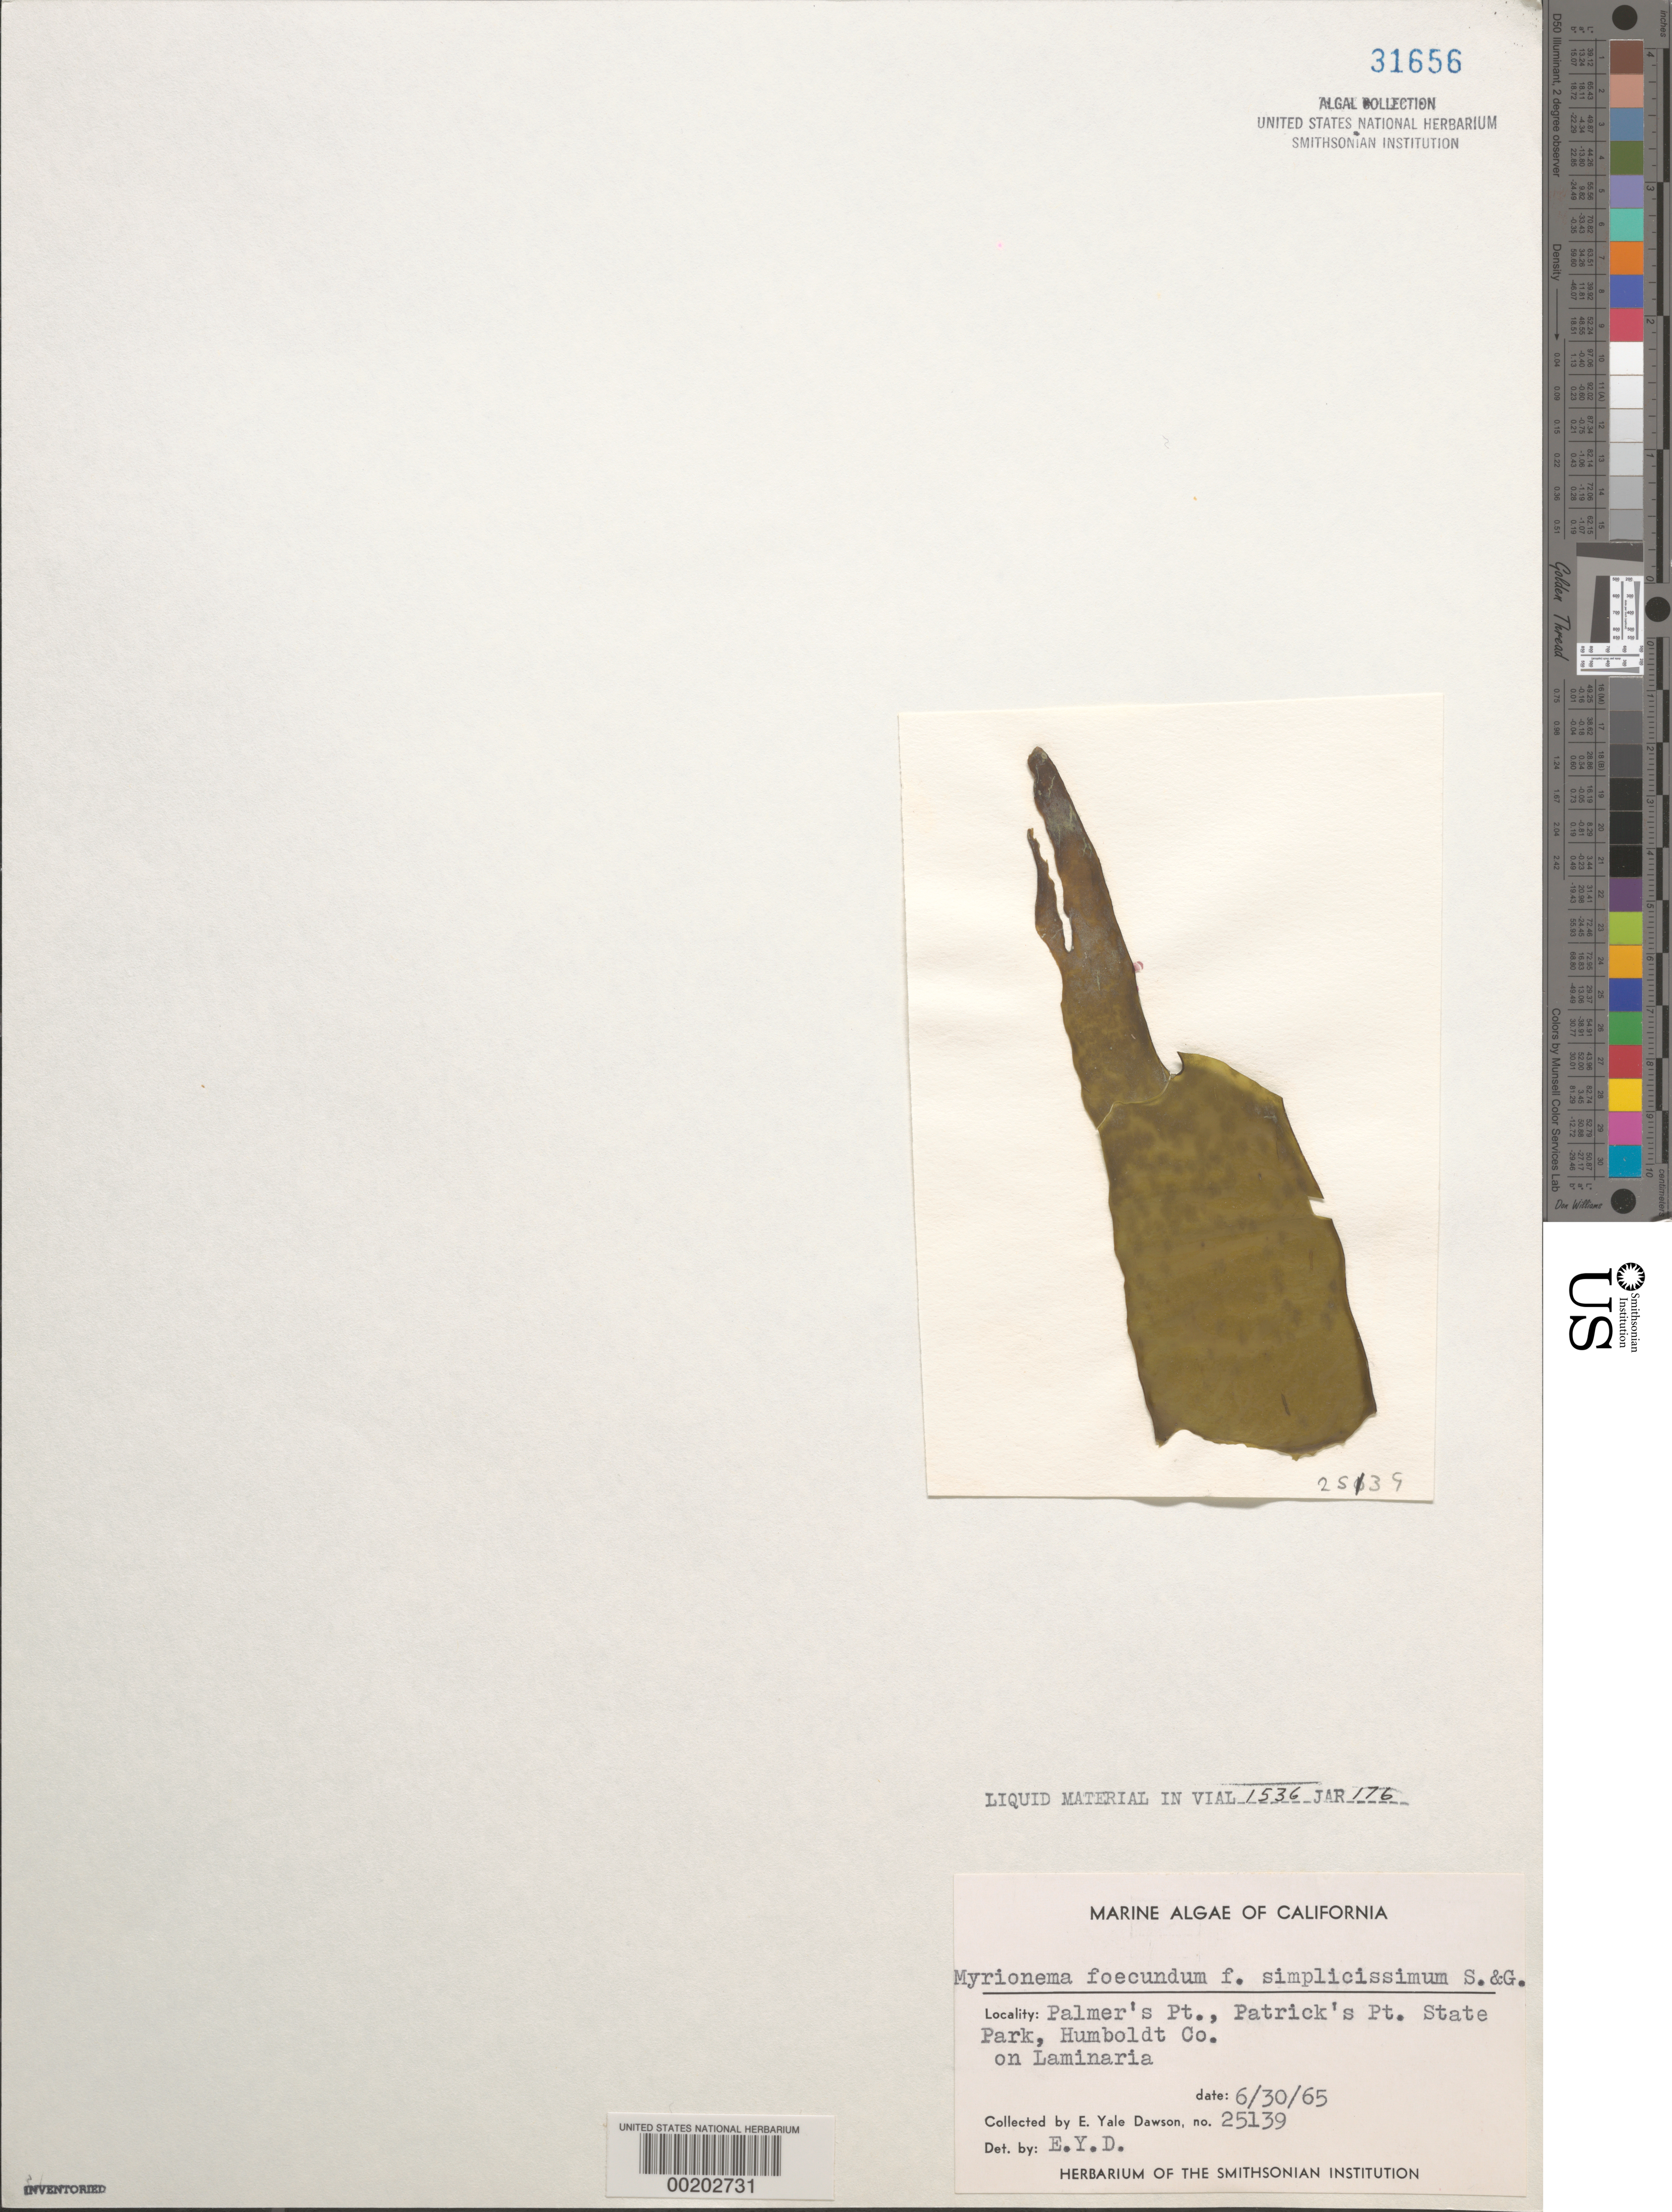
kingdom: Chromista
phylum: Ochrophyta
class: Phaeophyceae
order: Ectocarpales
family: Chordariaceae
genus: Chilionema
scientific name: Chilionema foecundum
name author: (Stromfelt) R.L.Fletcher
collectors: E. Y. Dawson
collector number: EYD 25139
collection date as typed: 30 Jun 1965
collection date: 1965-06-30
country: United States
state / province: California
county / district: Humboldt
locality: Palmer's Point, Patrick's Point State Park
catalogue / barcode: US 31656